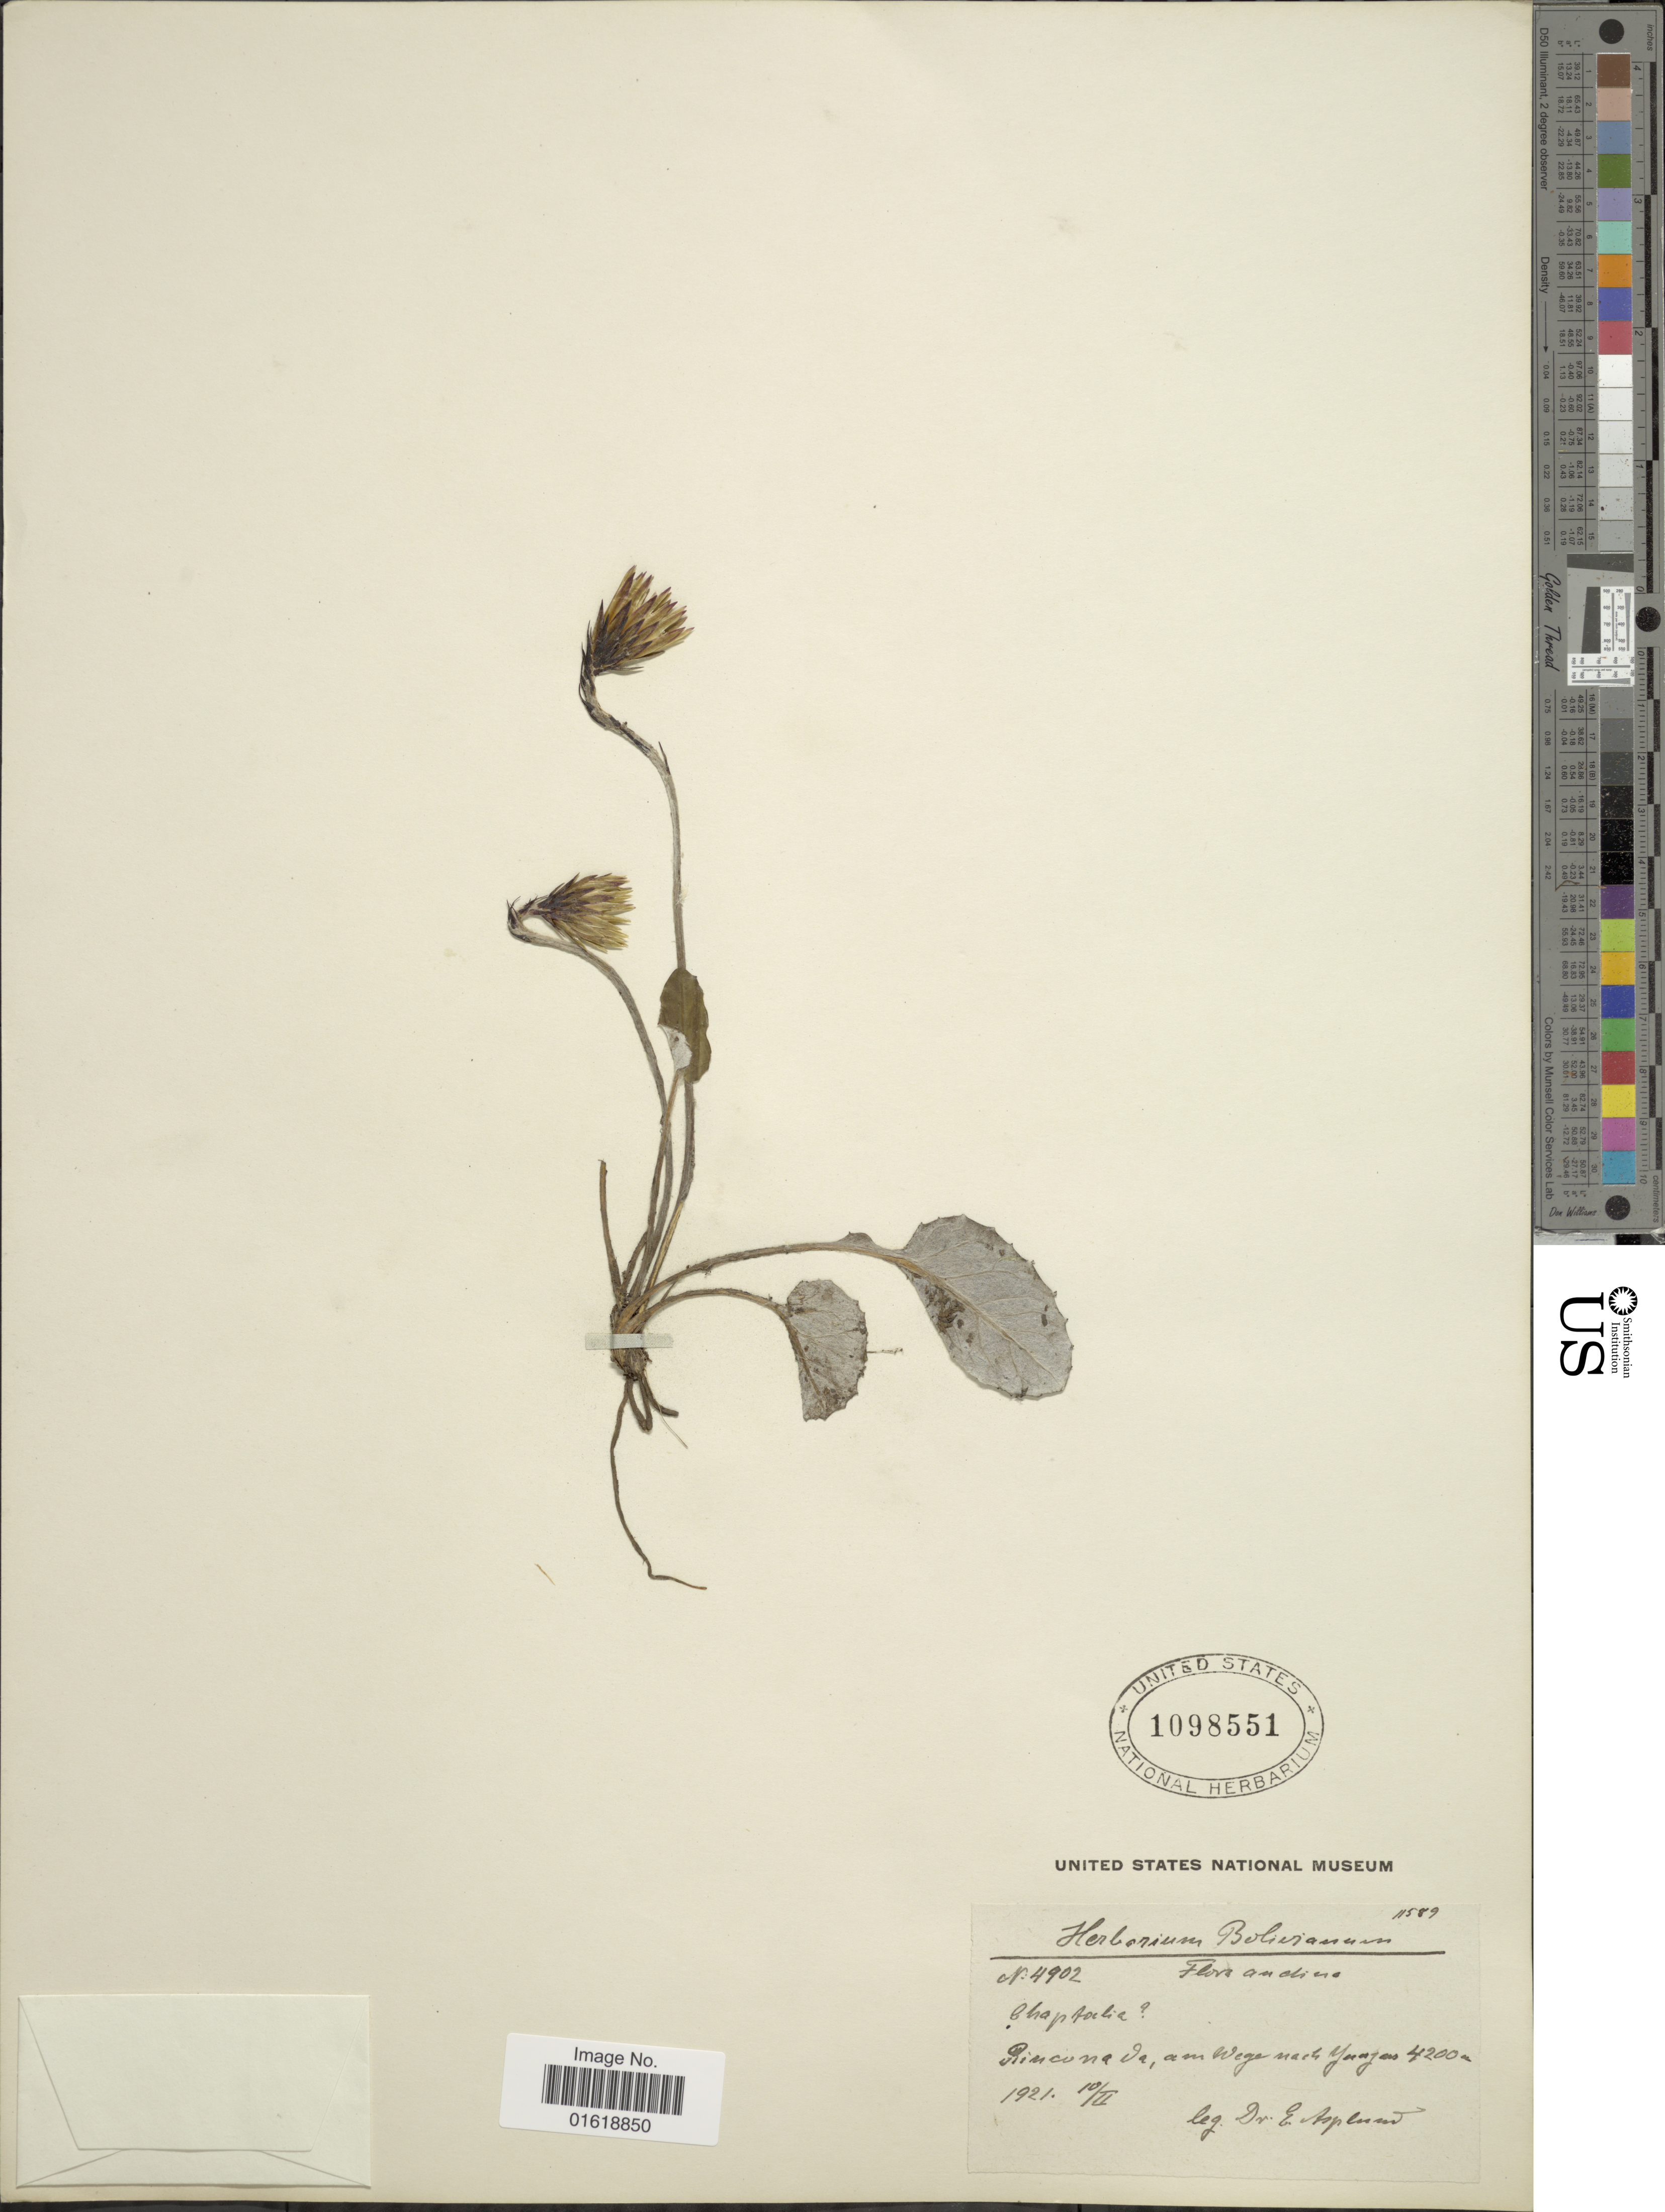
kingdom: Plantae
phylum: Tracheophyta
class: Magnoliopsida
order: Asterales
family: Asteraceae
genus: Chaptalia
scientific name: Chaptalia rotundifolia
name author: D. Don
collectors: E. Asplund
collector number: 4902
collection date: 1921-02-10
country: Bolivia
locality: Rinconada, am Wege nach Yungas.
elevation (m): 4200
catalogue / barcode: US 1098551